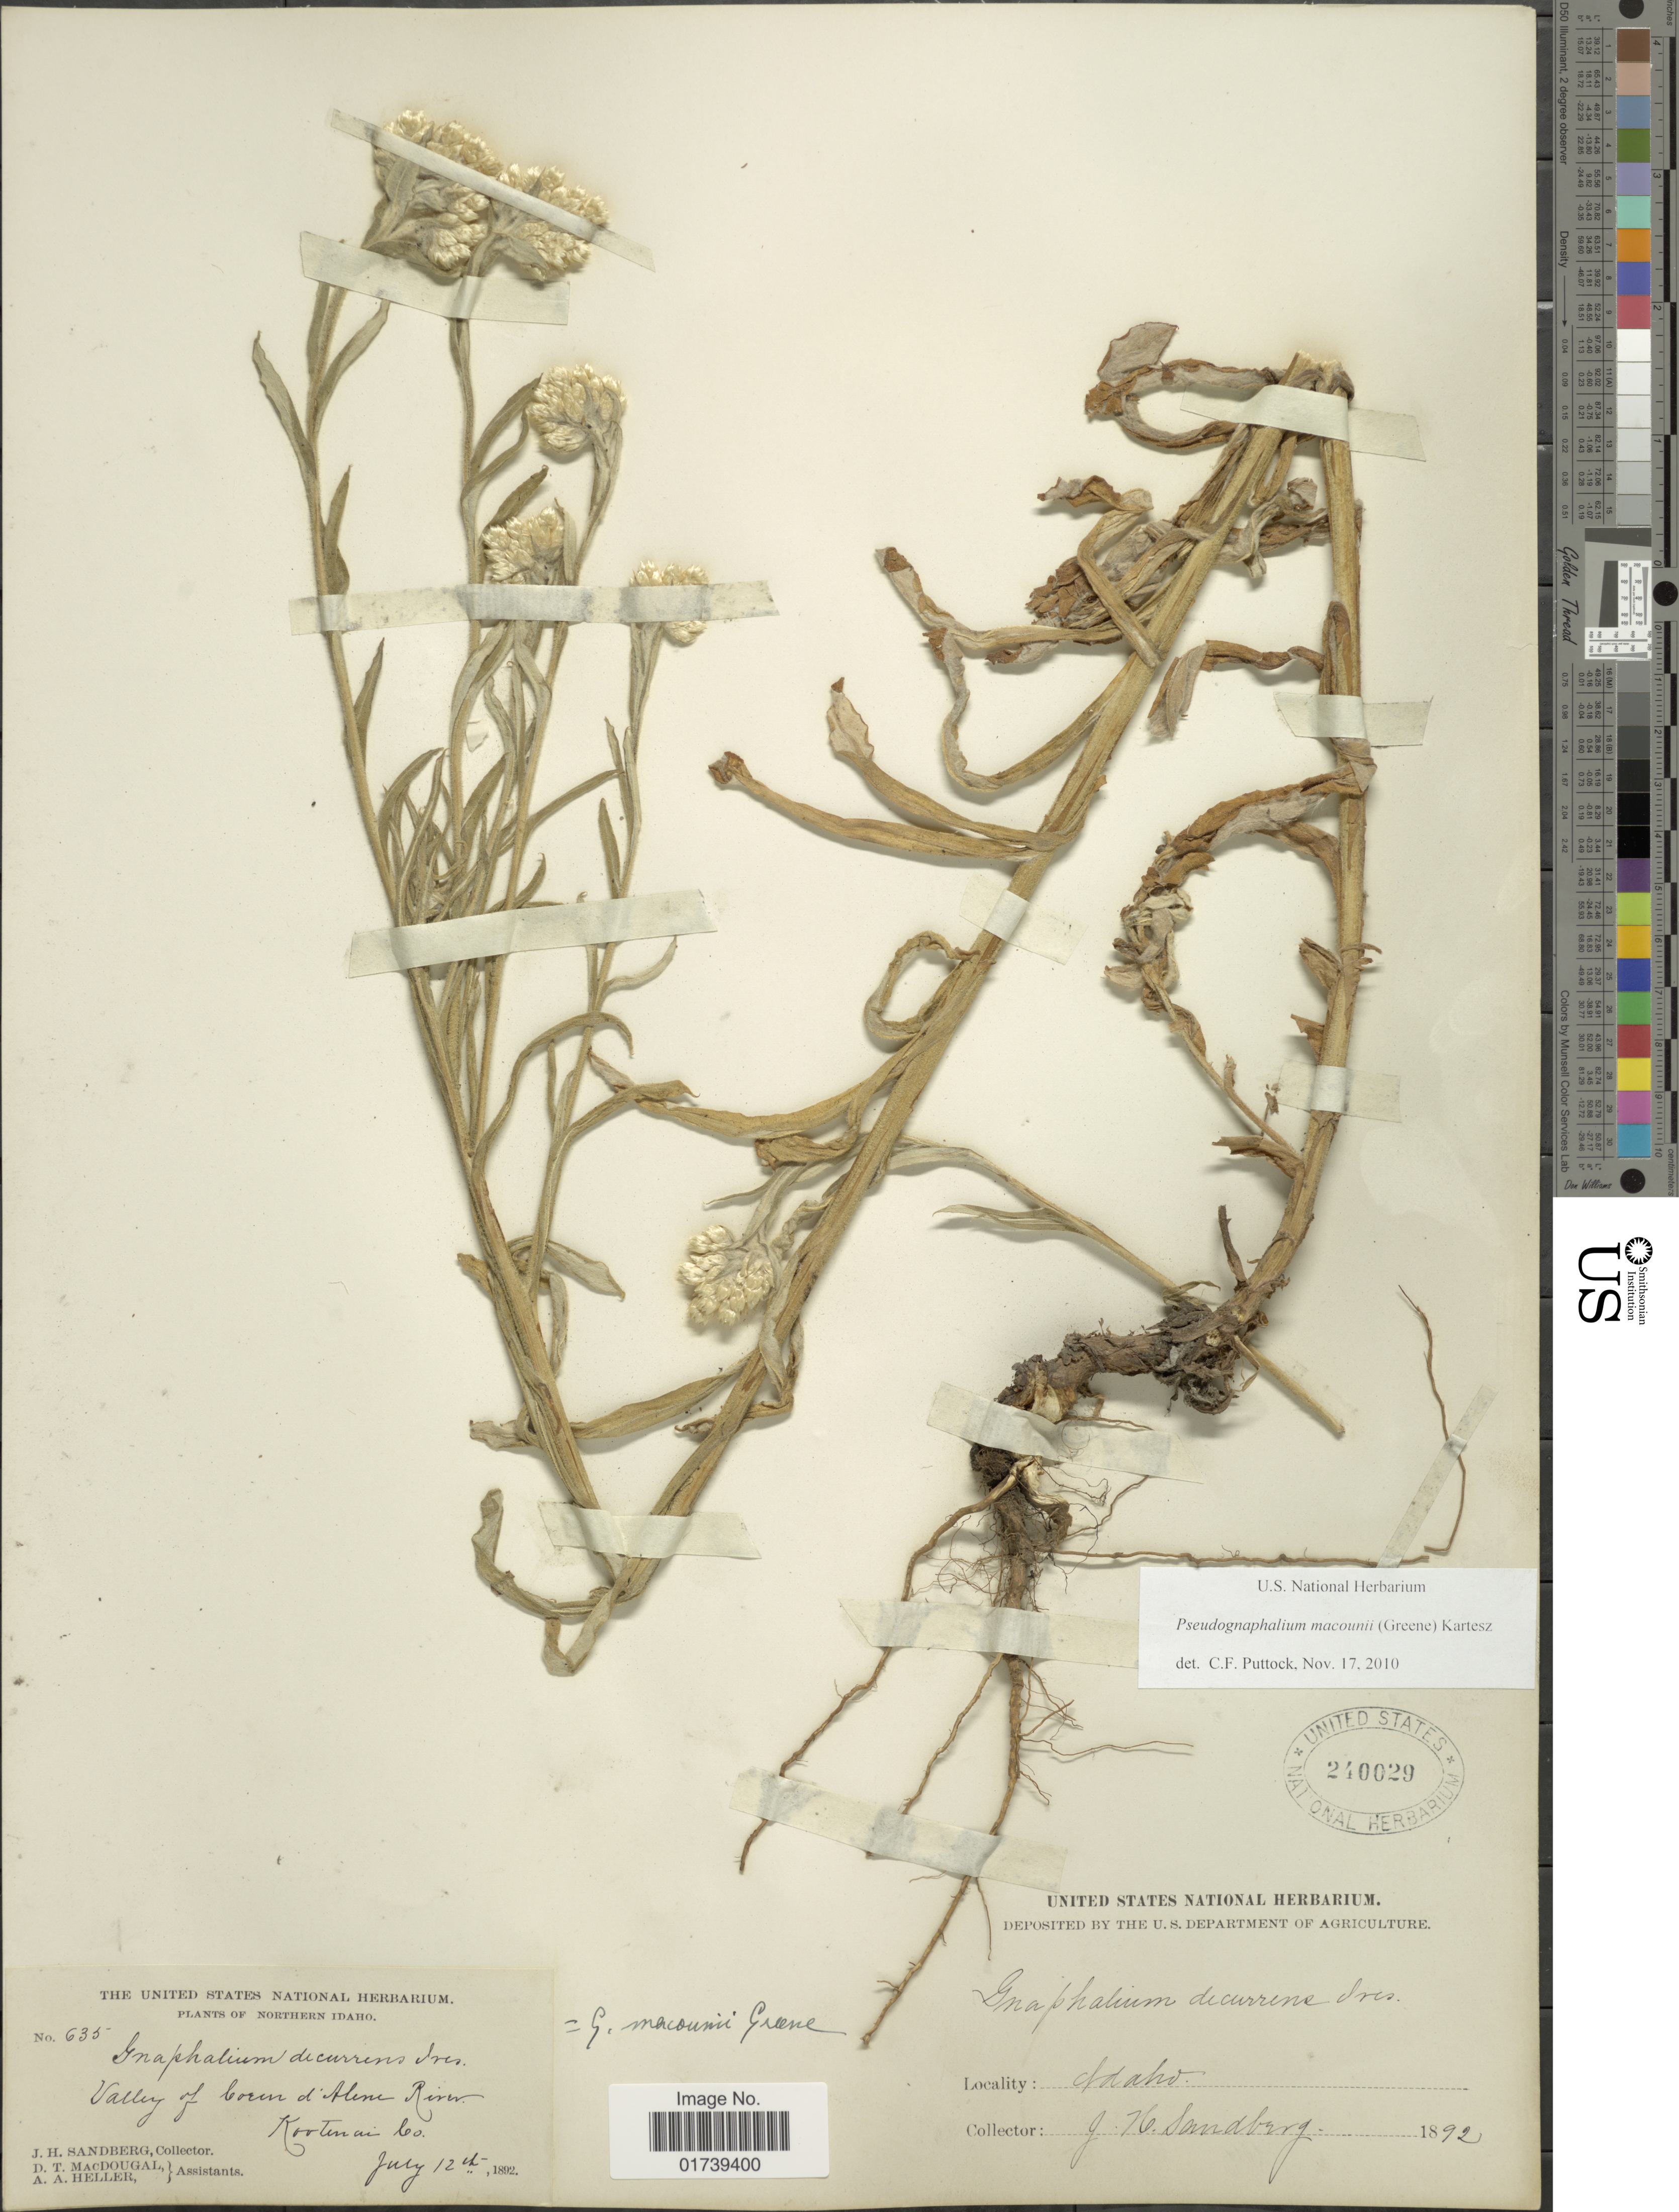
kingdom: Plantae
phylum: Tracheophyta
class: Magnoliopsida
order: Asterales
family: Asteraceae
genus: Pseudognaphalium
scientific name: Pseudognaphalium macounii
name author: (Greene) Kartesz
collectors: J. H. Sandberg, D. T. MacDougal & A. A. Heller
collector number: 635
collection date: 1892-07-12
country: United States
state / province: Idaho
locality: Valley of borun d'Alene River, Kootenai Co.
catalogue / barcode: US 240029